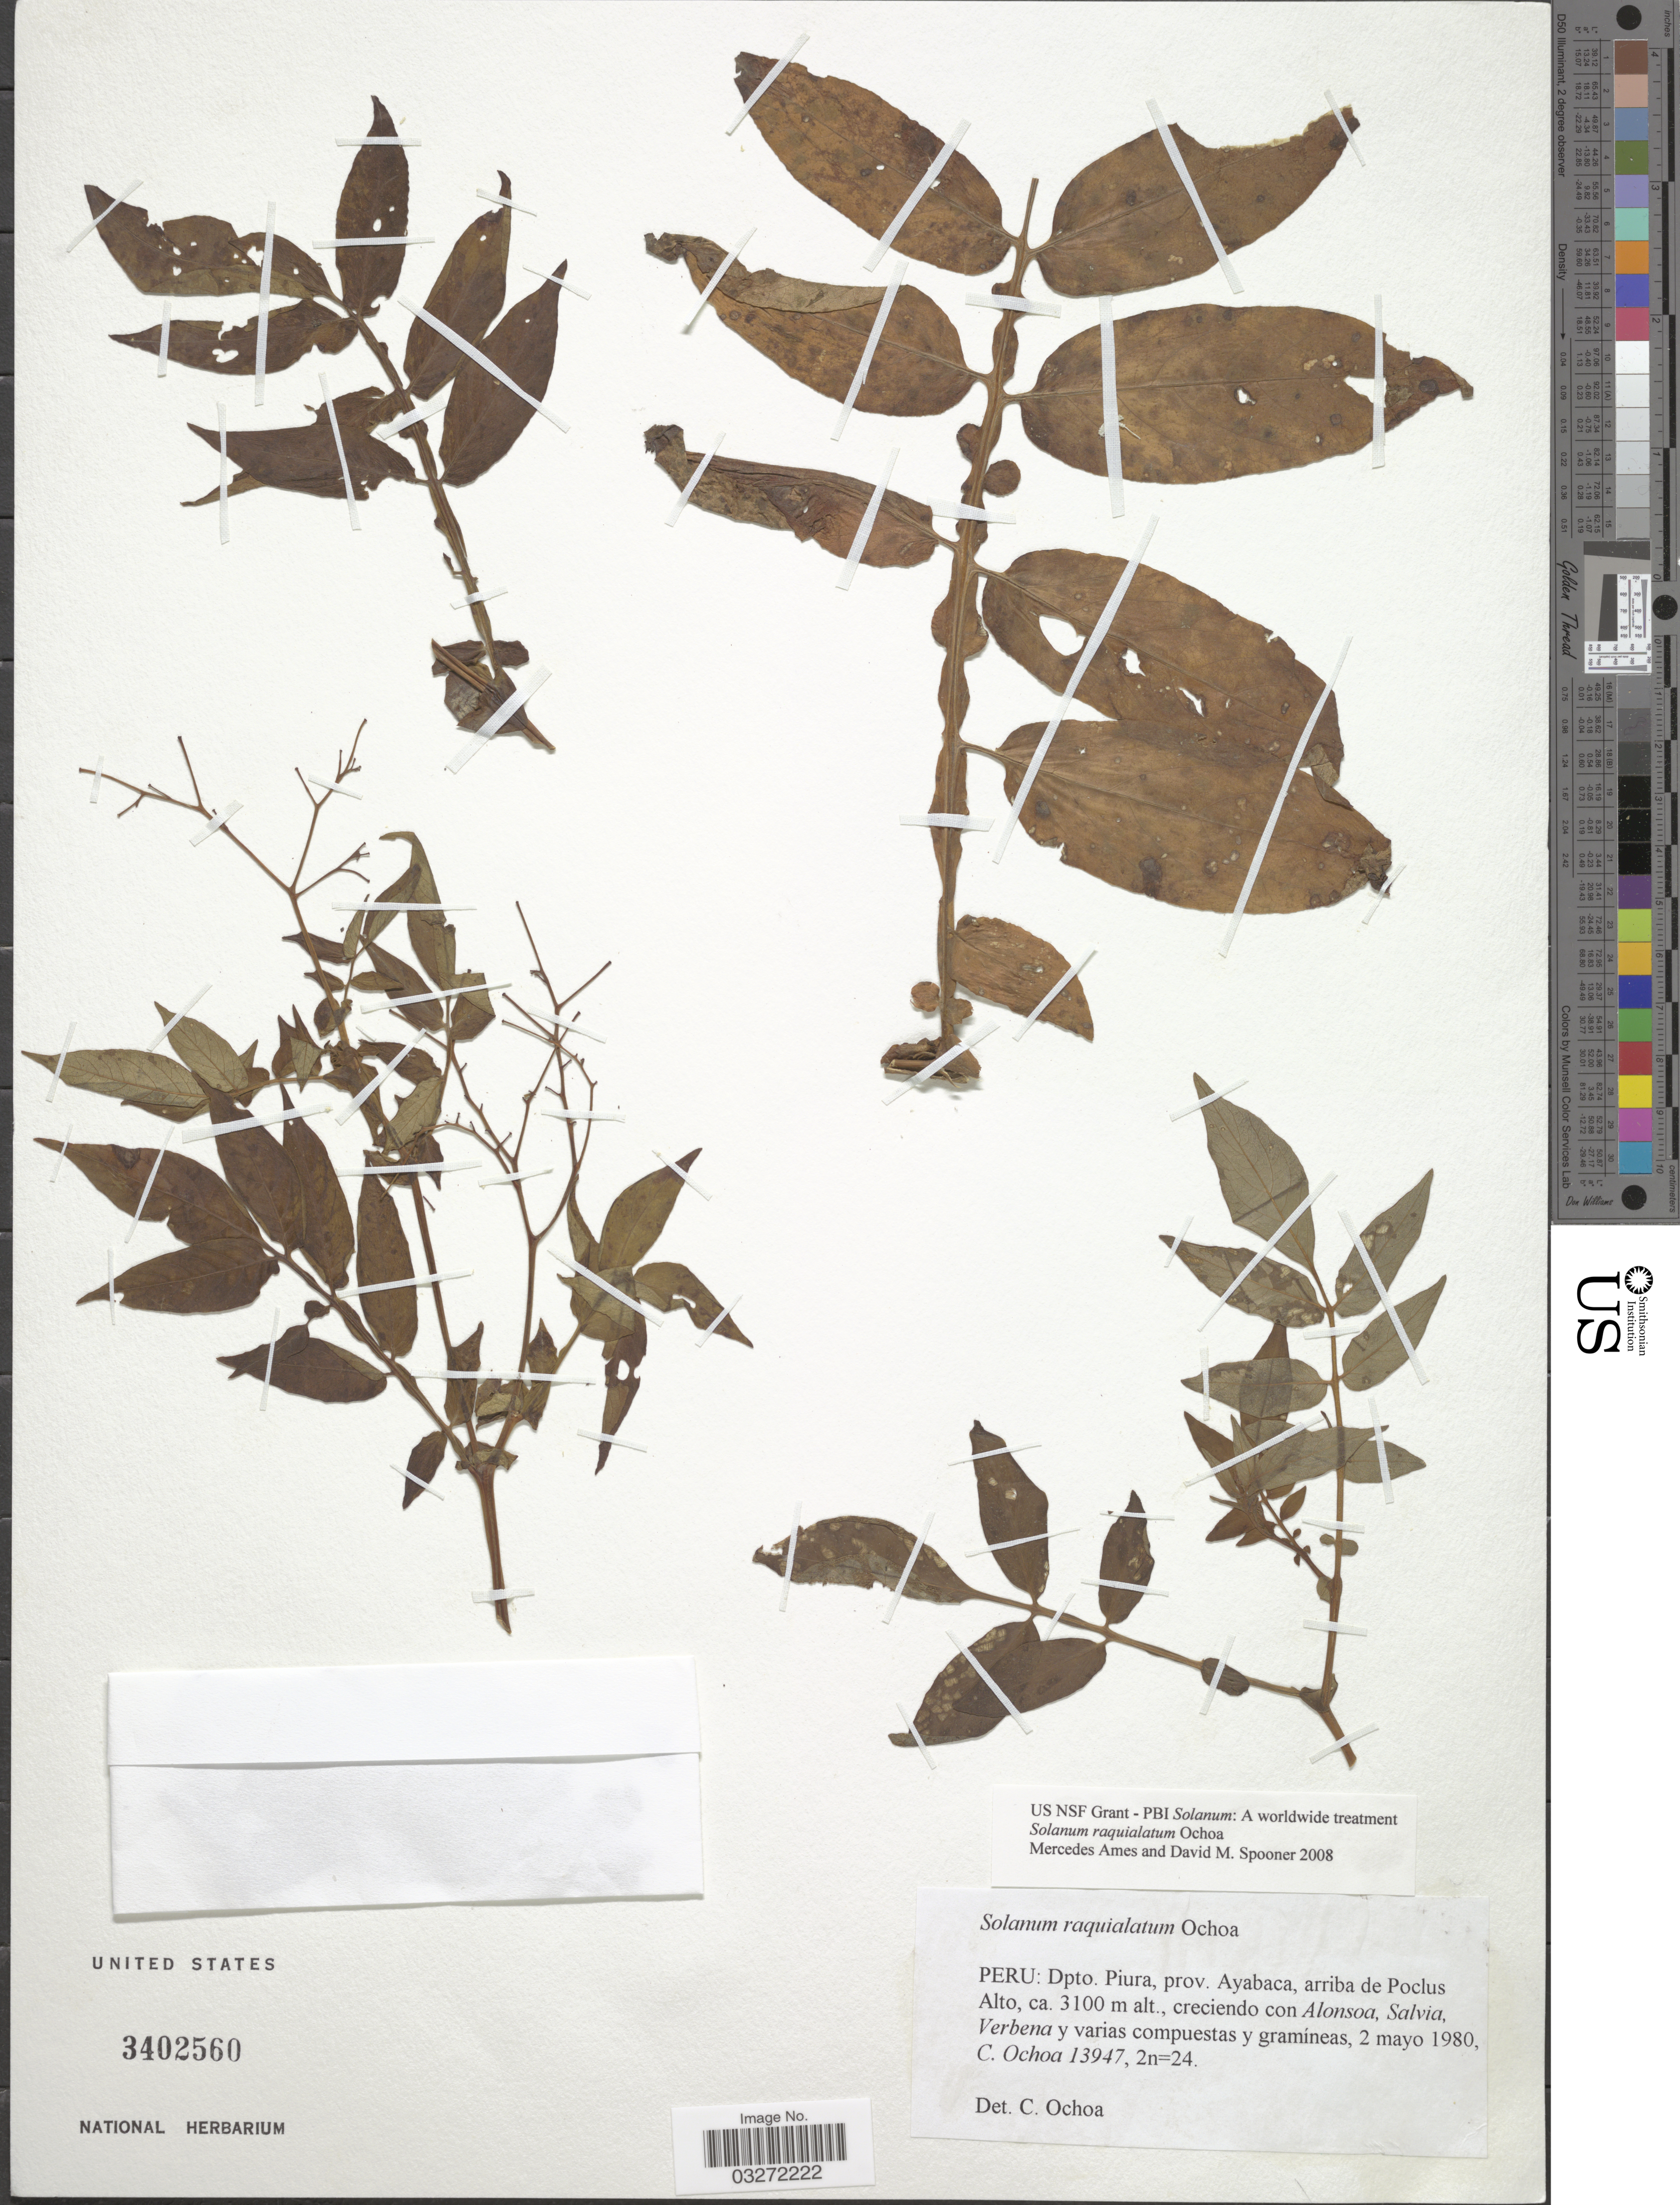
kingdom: Plantae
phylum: Tracheophyta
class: Magnoliopsida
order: Solanales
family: Solanaceae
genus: Solanum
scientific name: Solanum raquialatum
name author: Ochoa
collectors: C. Ochoa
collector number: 13947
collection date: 1980-05-02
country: Peru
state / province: Piura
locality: Dpto. Piura, prov. Ayabaca, arriba de Poclus Alto.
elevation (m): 3100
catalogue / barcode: US 3402560